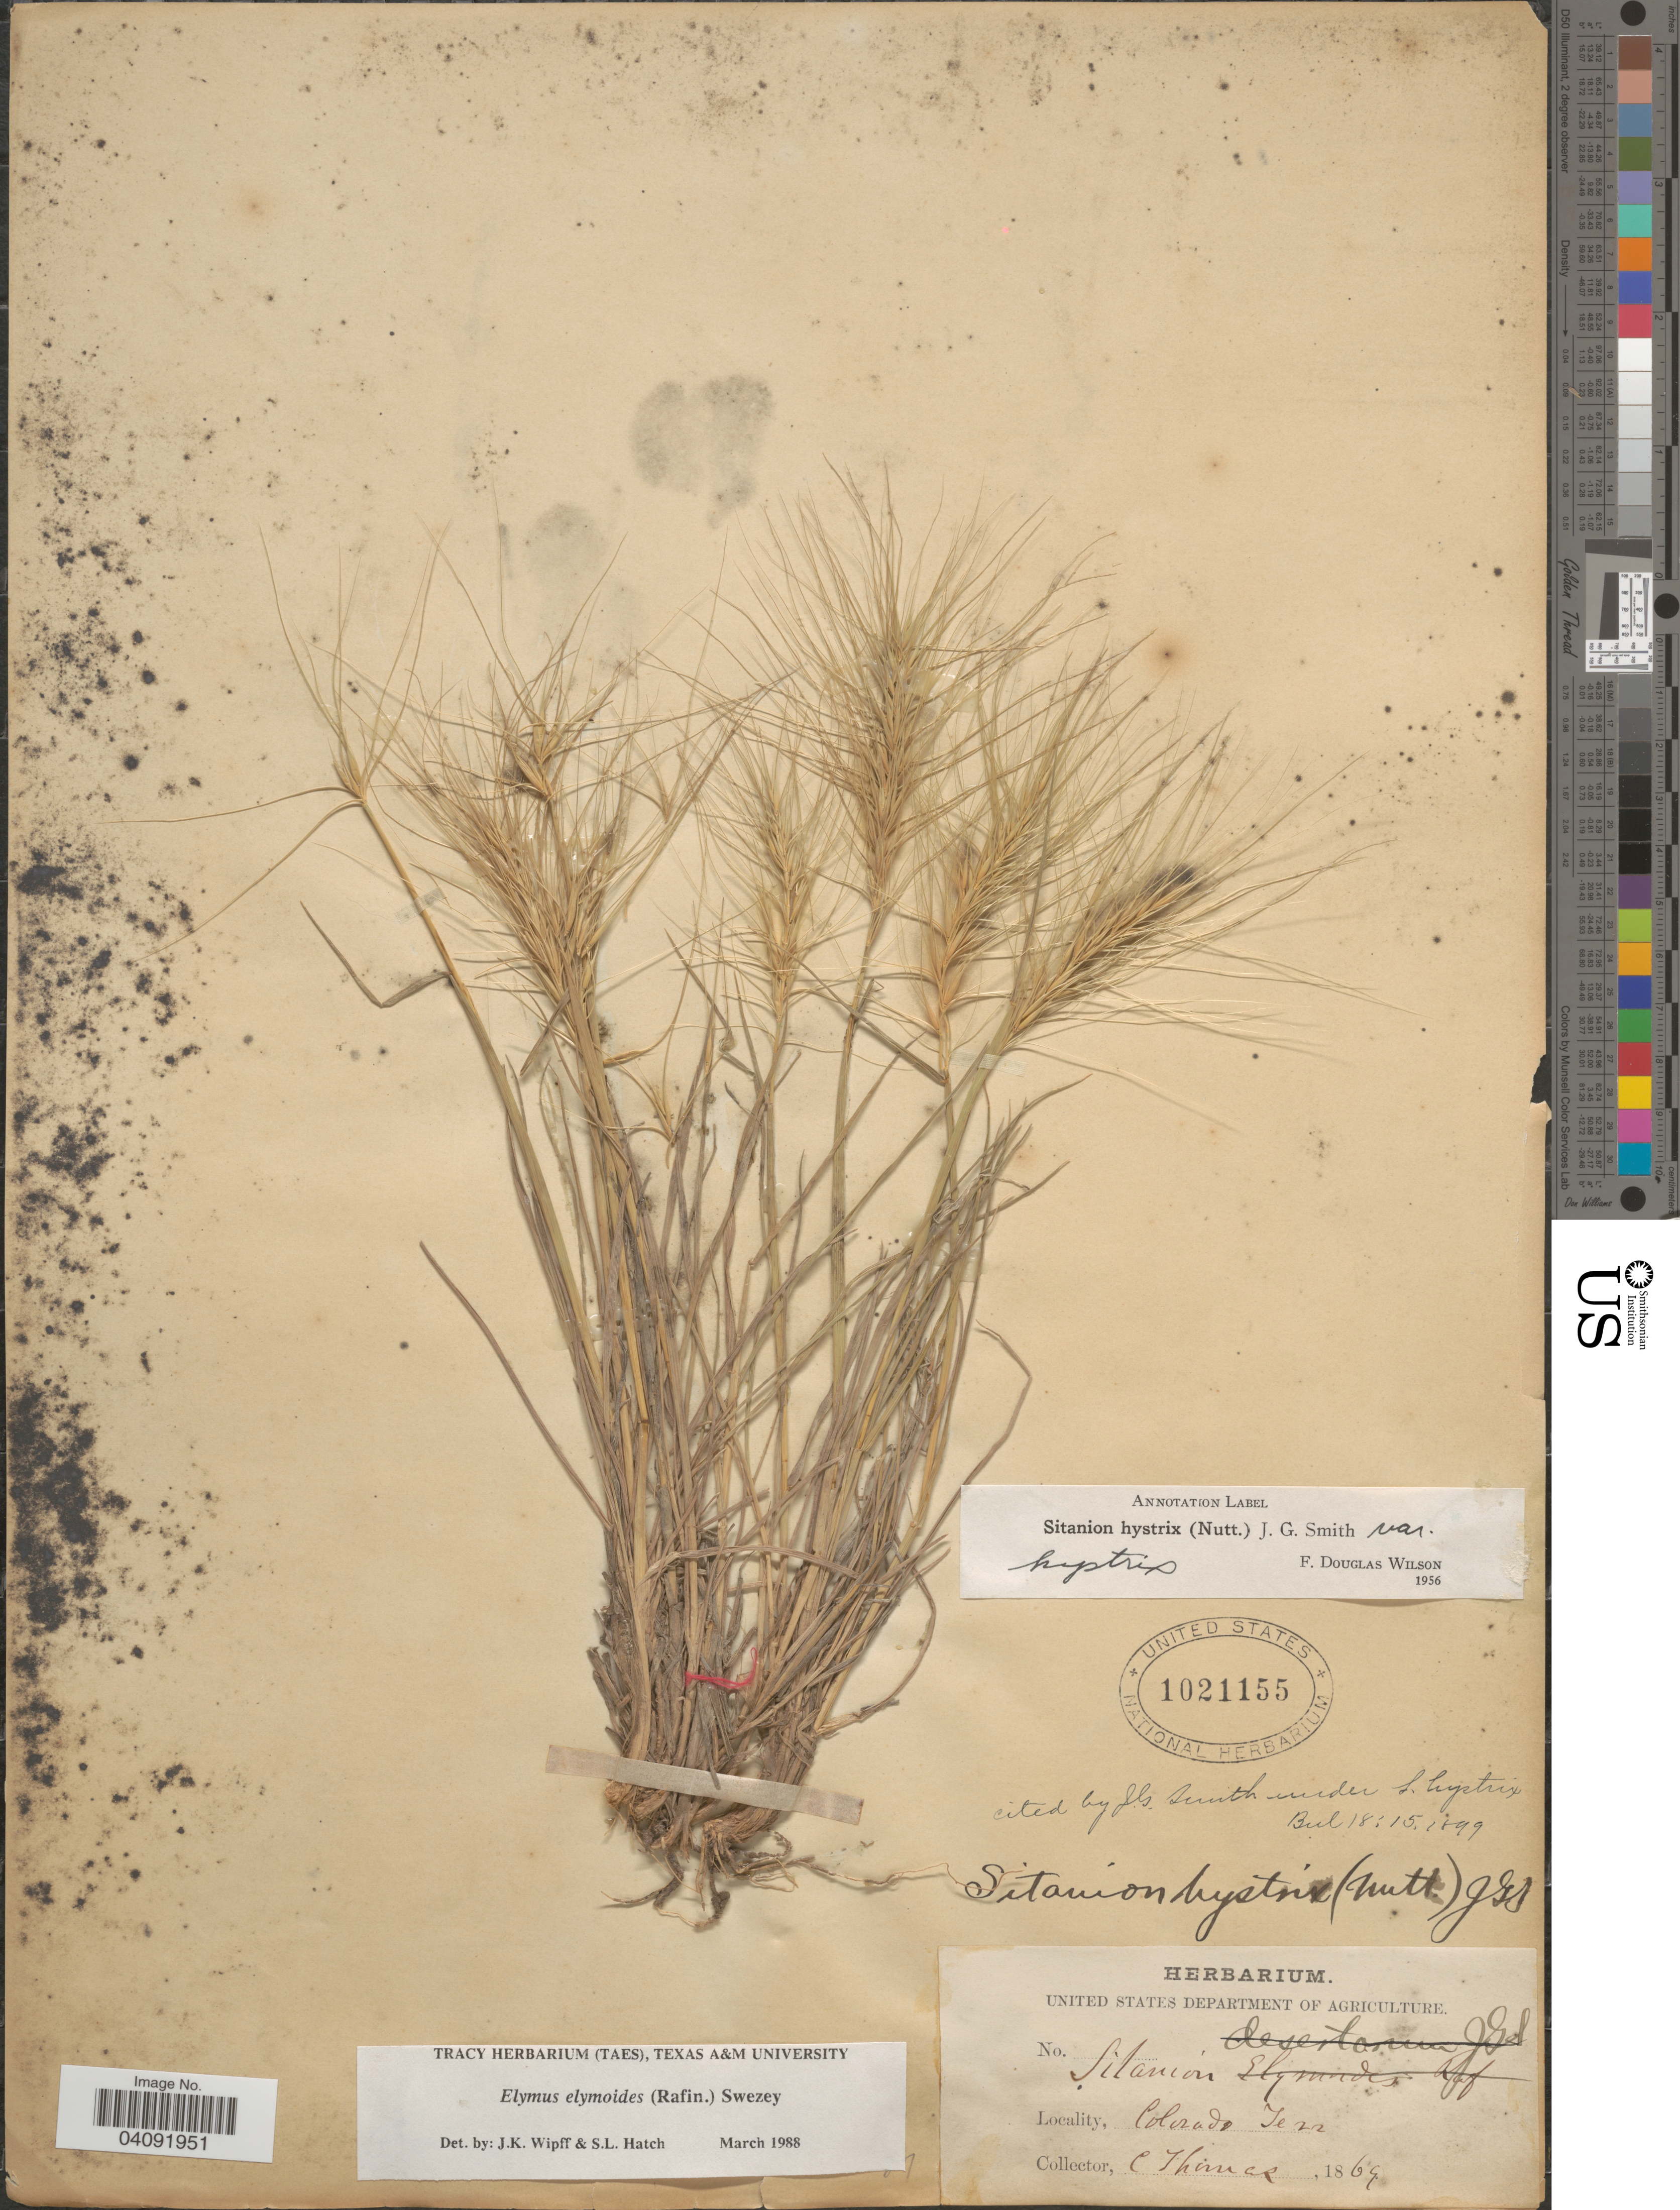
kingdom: Plantae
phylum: Tracheophyta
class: Liliopsida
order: Poales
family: Poaceae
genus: Elymus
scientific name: Elymus elymoides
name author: (Raf.) Swezey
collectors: C. Thomas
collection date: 1869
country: United States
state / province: Colorado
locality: Colorado Terr.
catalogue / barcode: US 1021155